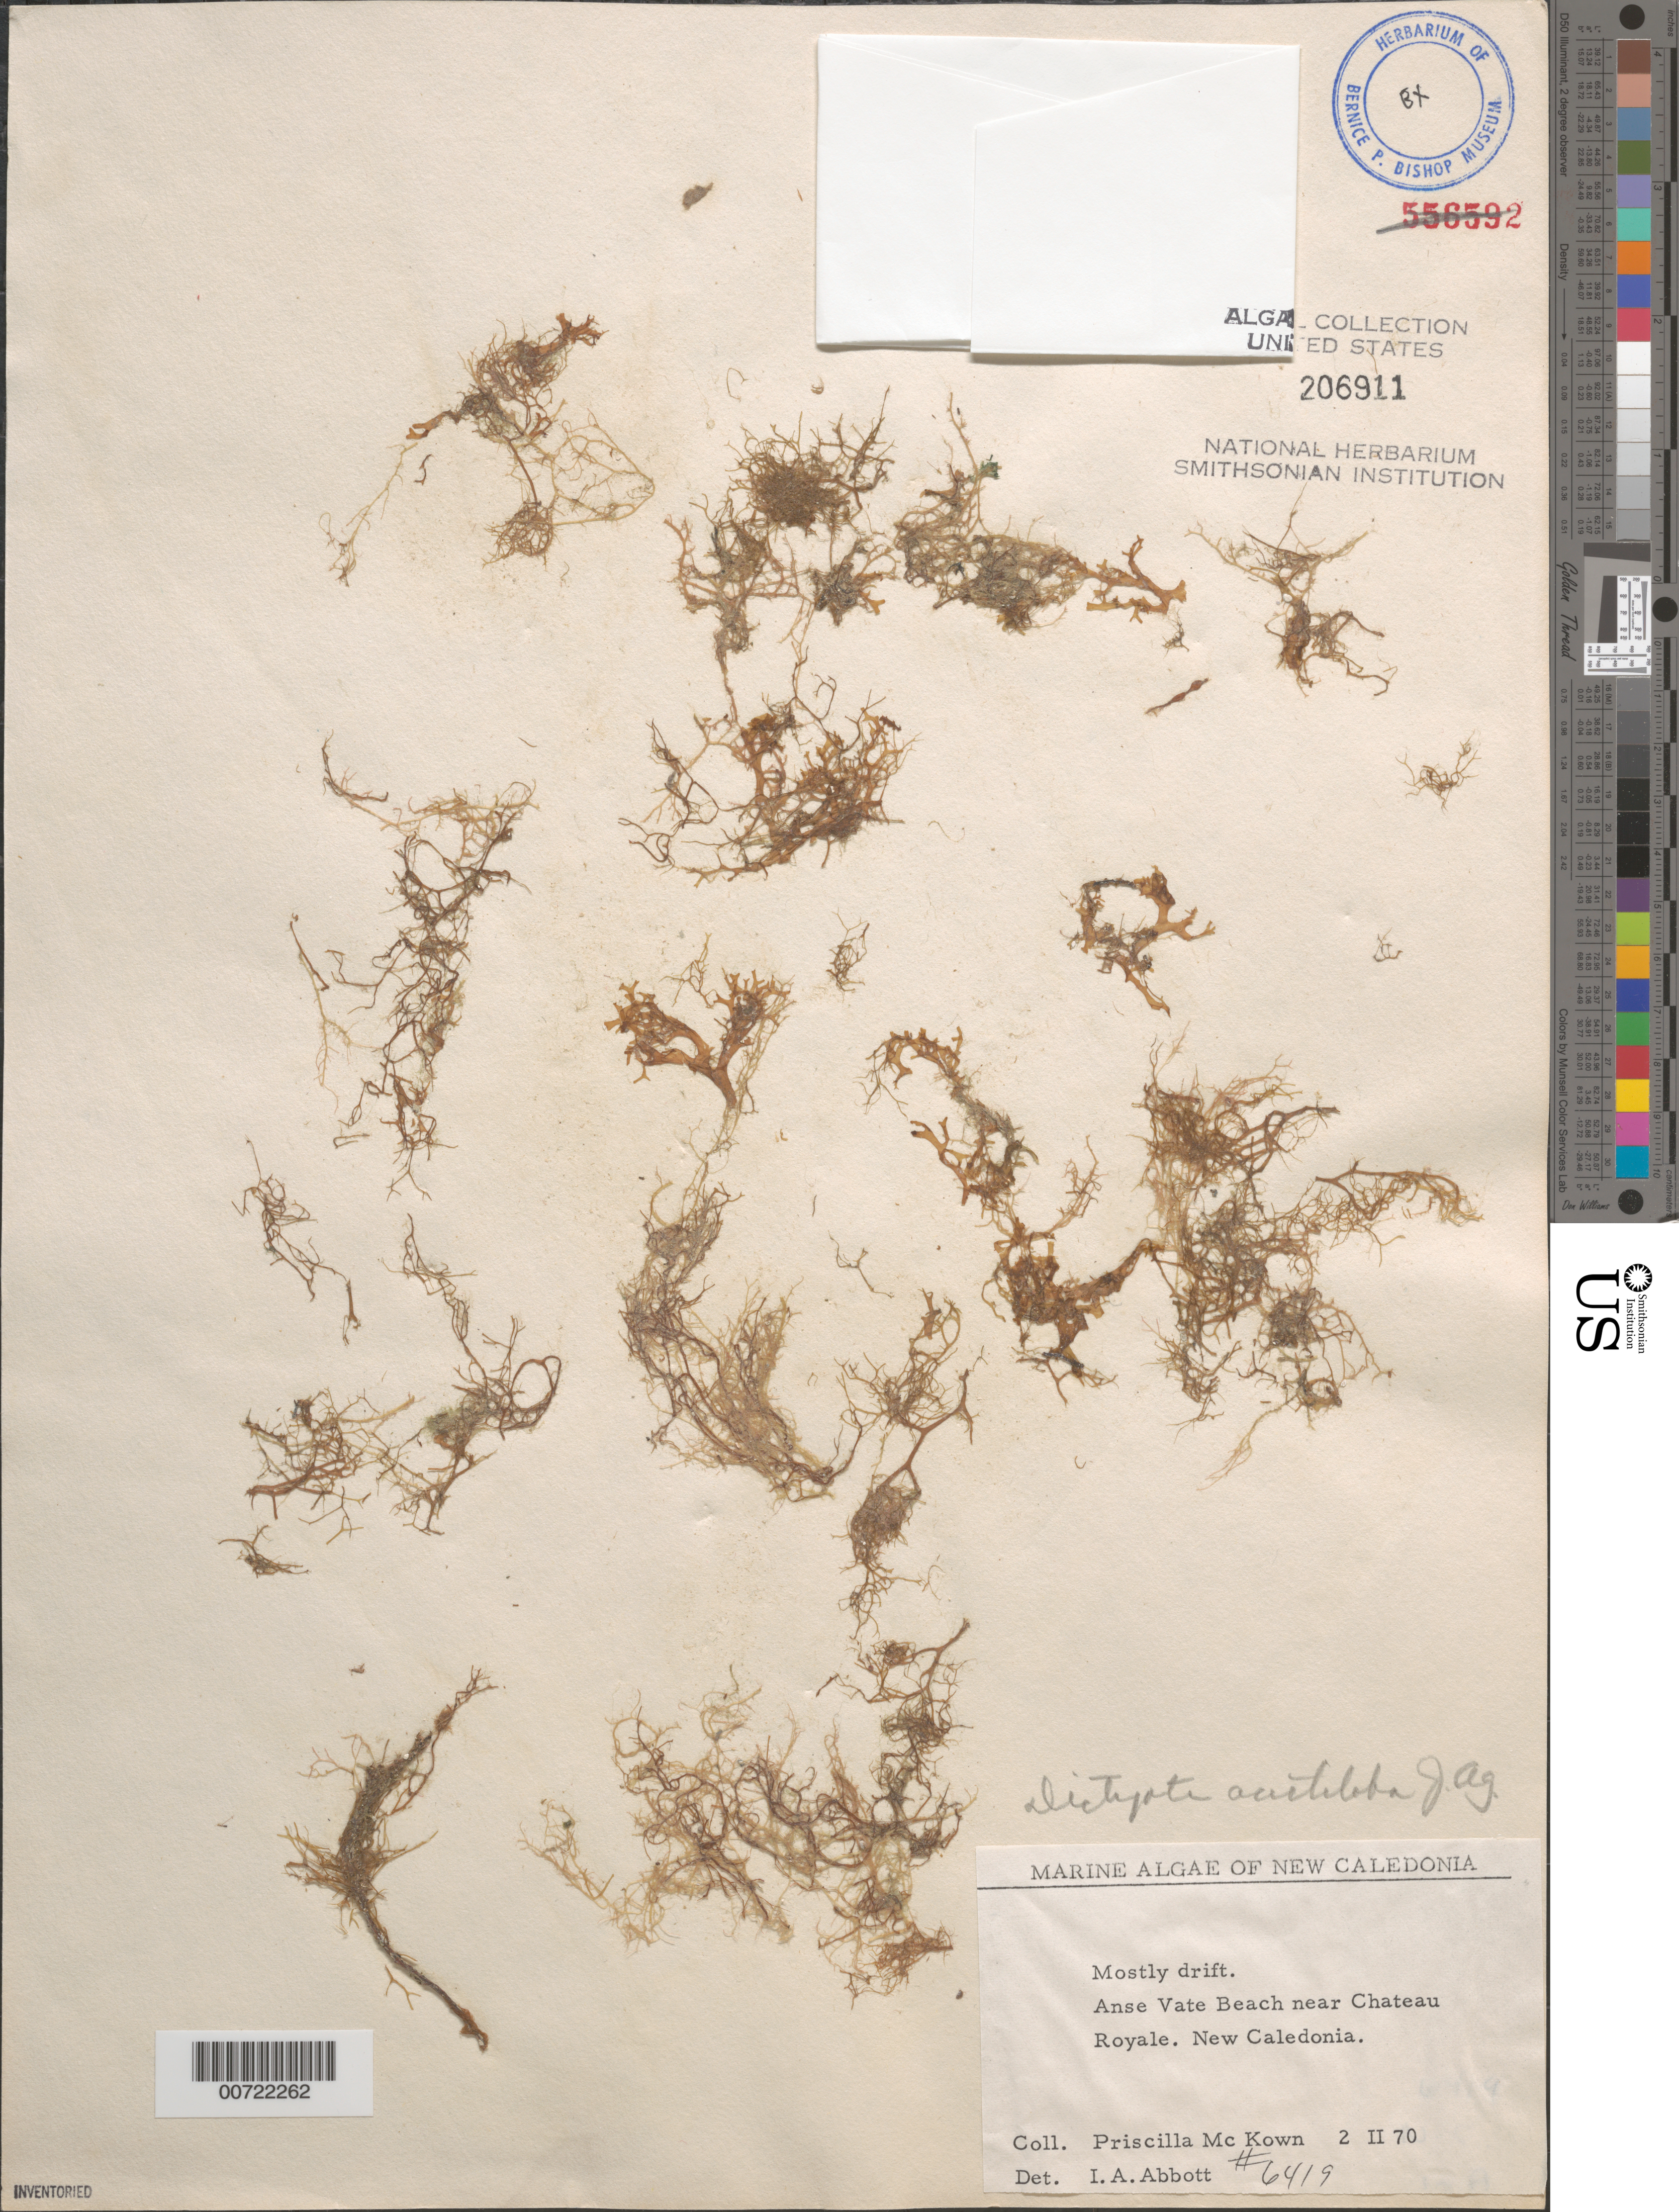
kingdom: Chromista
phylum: Ochrophyta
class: Phaeophyceae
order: Dictyotales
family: Dictyotaceae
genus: Dictyota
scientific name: Dictyota acutiloba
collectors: P. McKown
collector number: IAA 6419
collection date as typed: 02 Feb 1970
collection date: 1970-02-02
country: New Caledonia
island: New Caledonia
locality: Anse Vate Beach near Chateau Royale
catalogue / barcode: US 206911